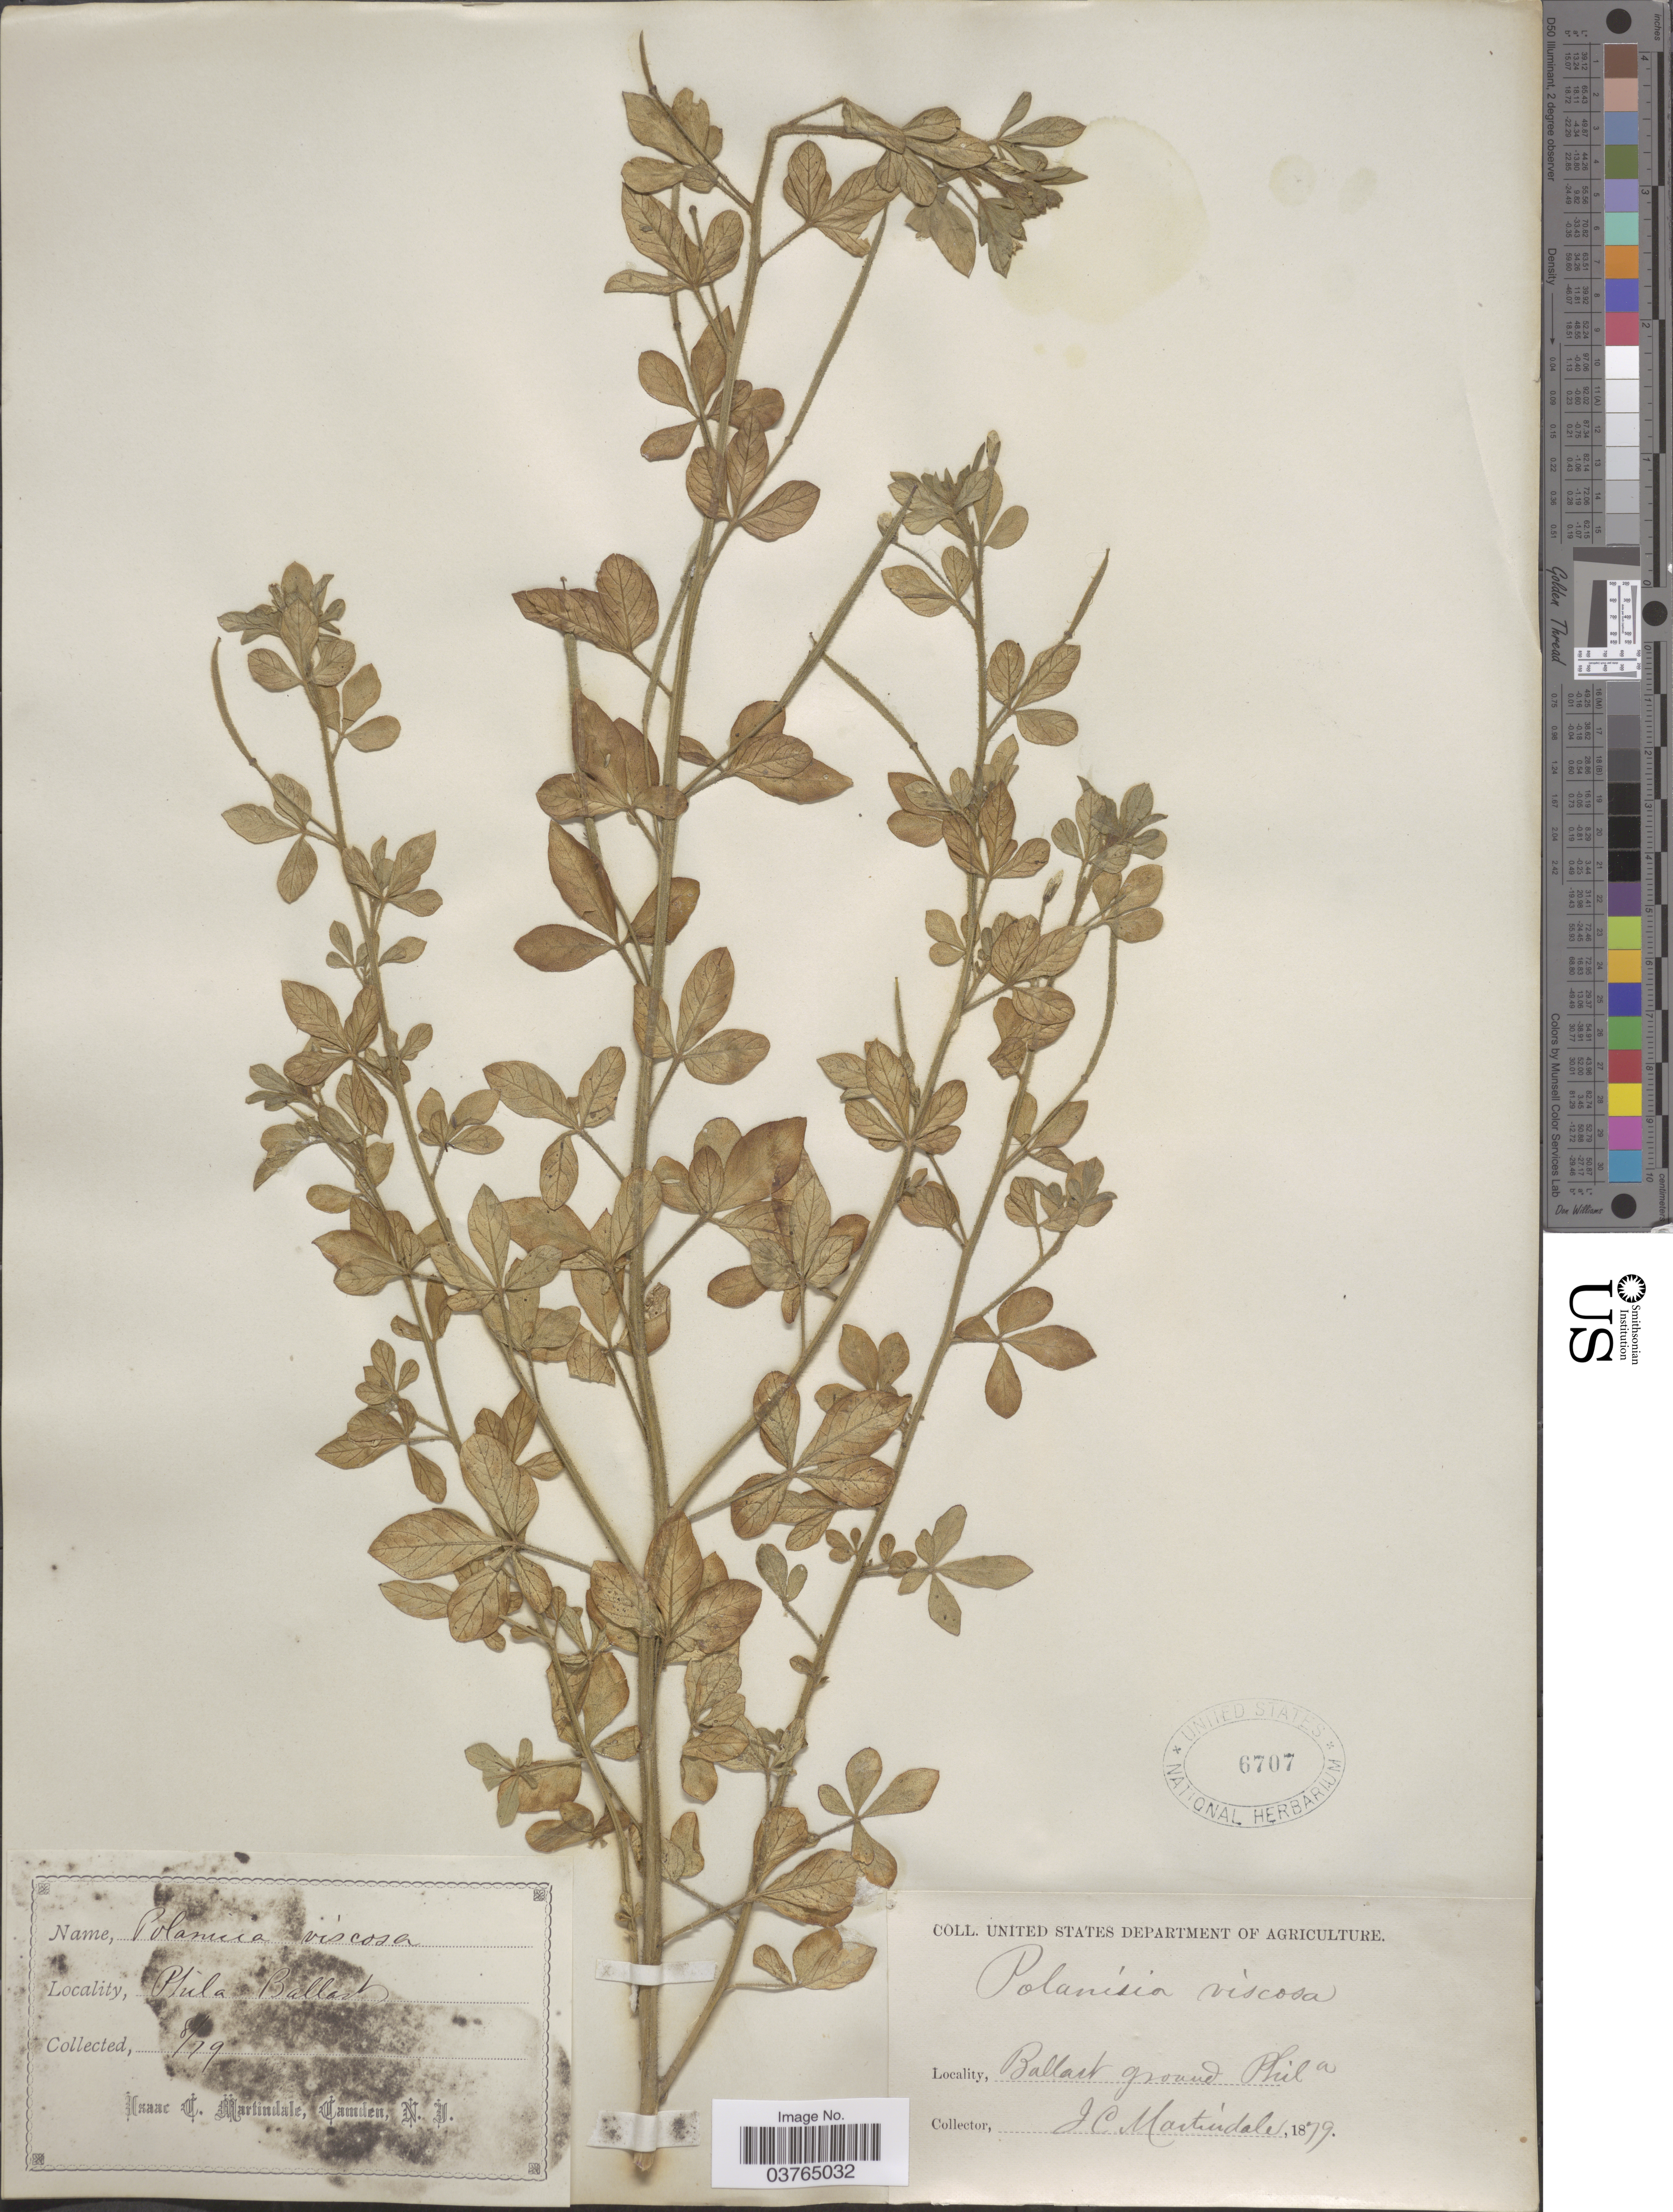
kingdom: Plantae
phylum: Tracheophyta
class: Magnoliopsida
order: Brassicales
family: Cleomaceae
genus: Arivela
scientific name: Arivela viscosa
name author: (L.) Raf.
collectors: I. C. Martindale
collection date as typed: Transcribed d/m/y: /8/79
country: United States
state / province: New Jersey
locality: Phila Ballast ground.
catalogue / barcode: US 6707